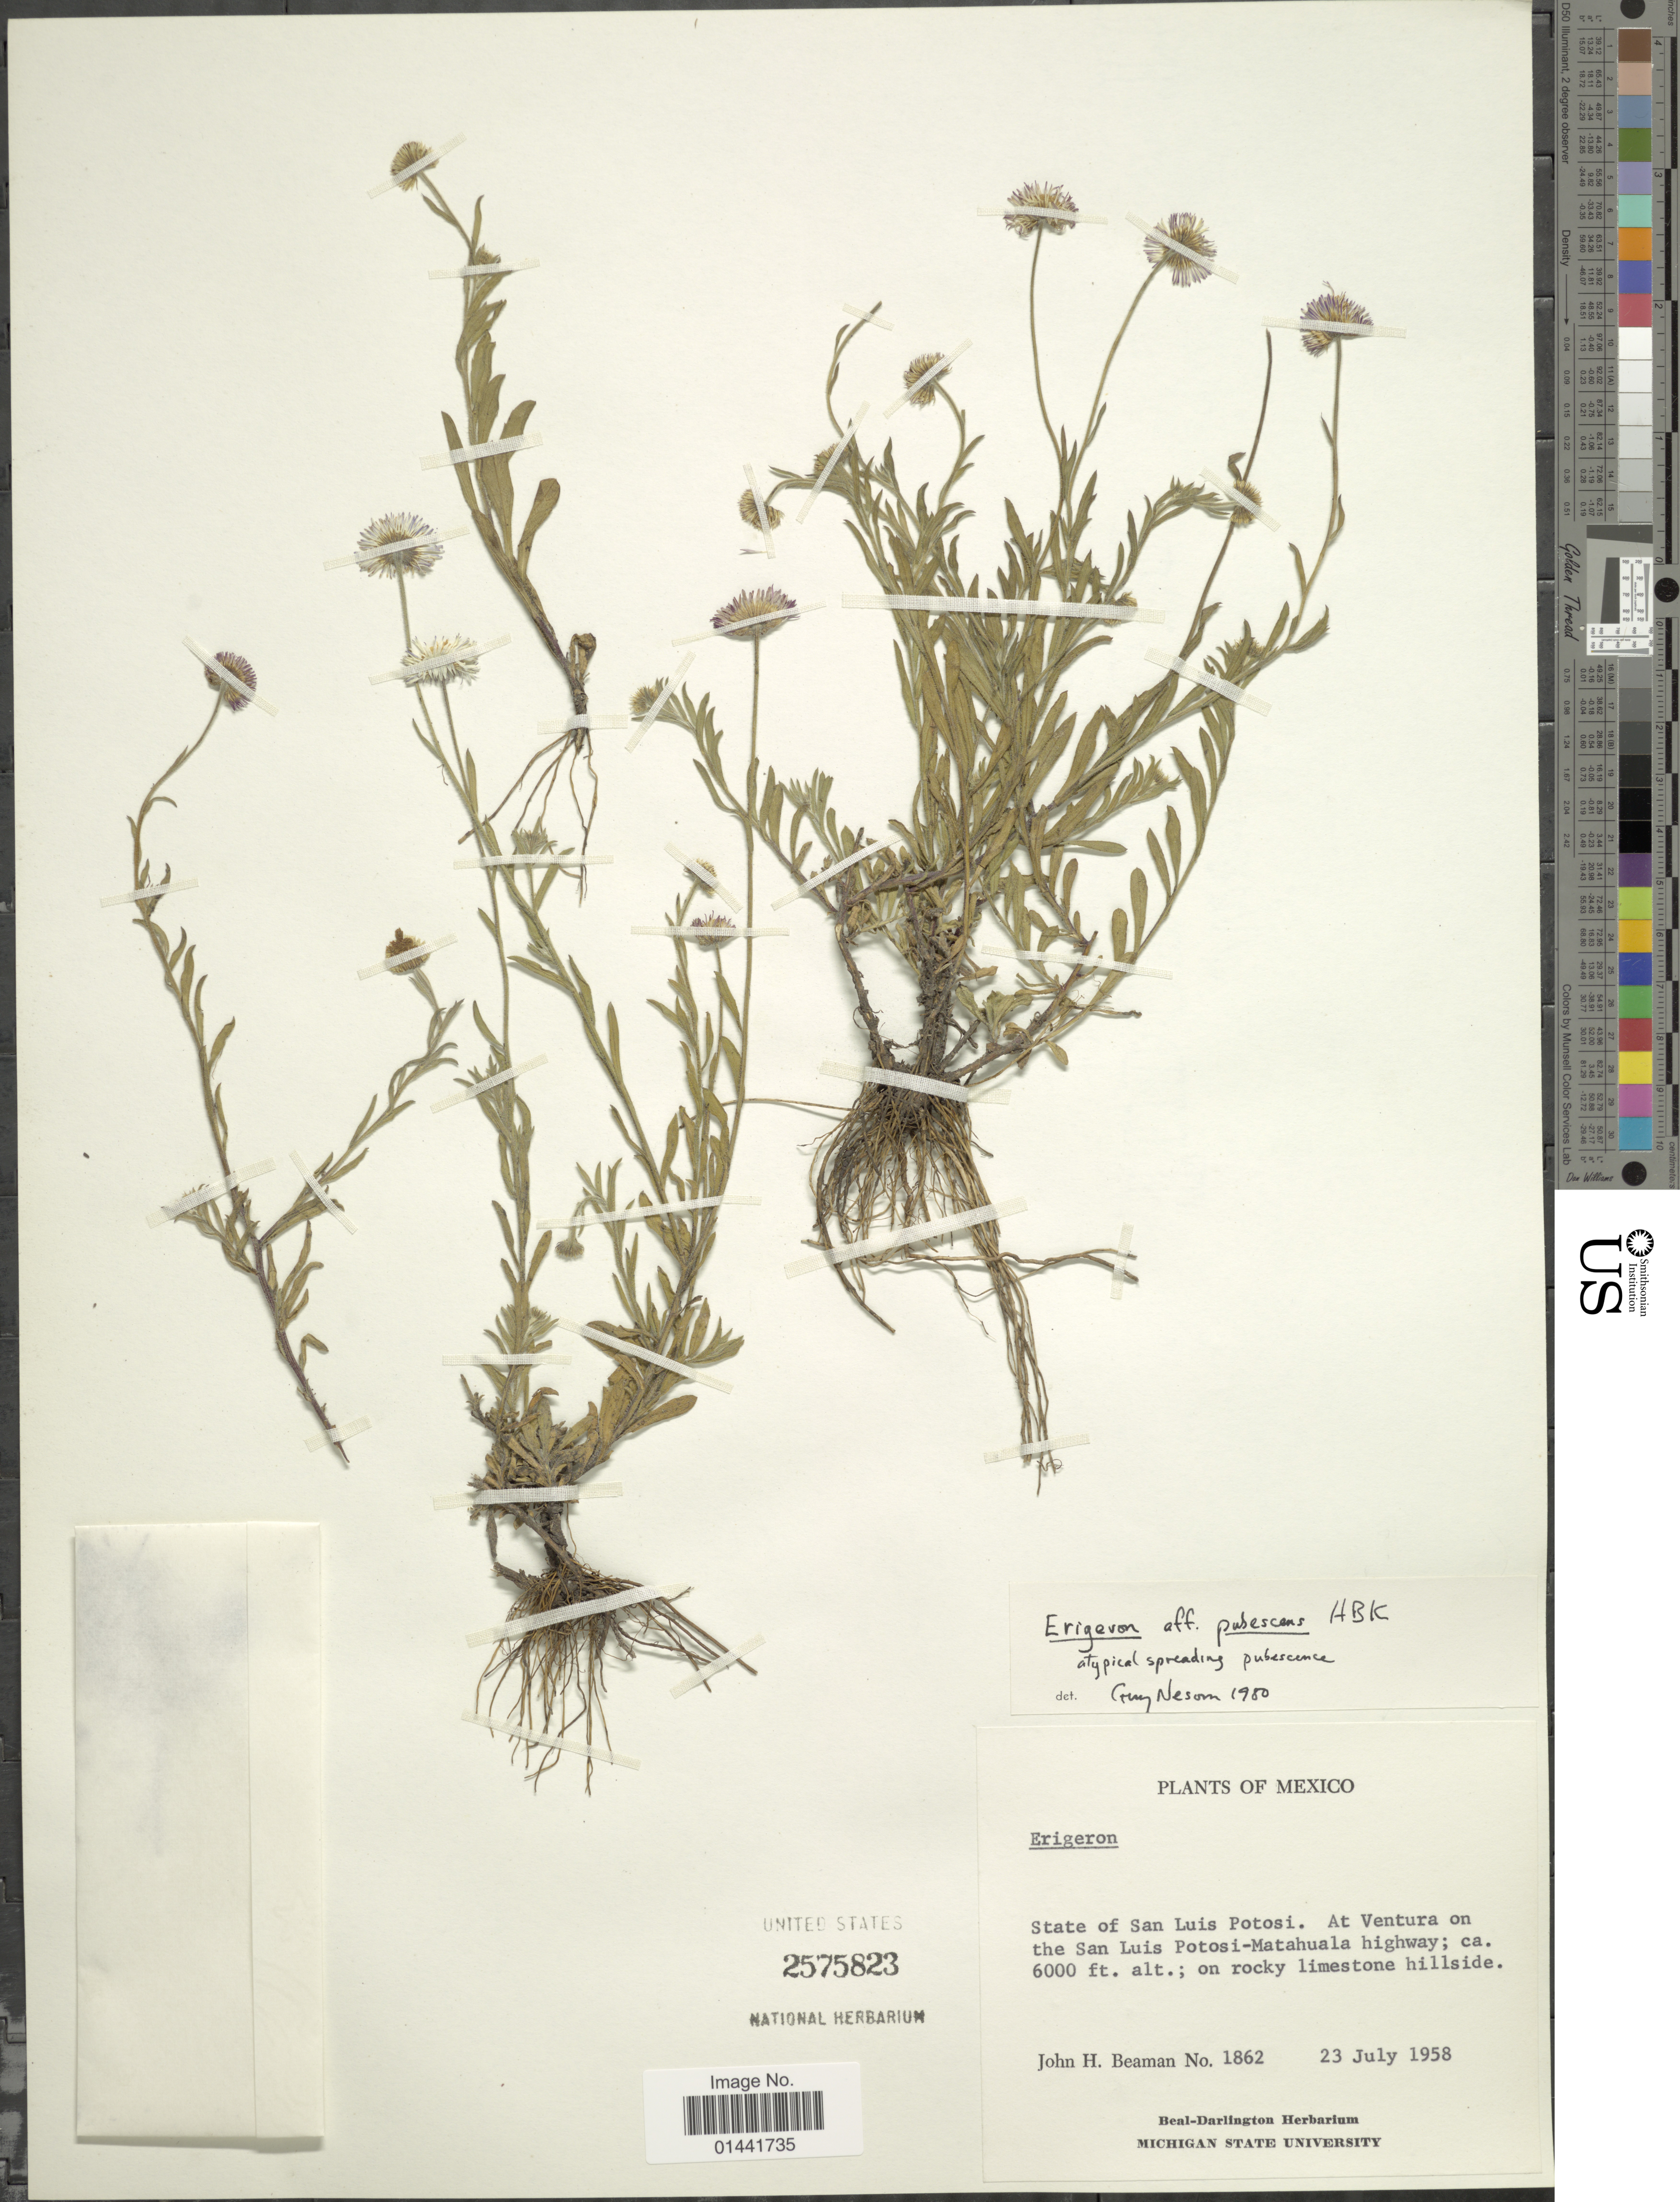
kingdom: Plantae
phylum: Tracheophyta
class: Magnoliopsida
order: Asterales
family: Asteraceae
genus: Erigeron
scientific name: Erigeron pubescens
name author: Kunth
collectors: J. H. Beaman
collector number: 1862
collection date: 1958-07-23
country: Mexico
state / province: San Luis Potosí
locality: At Ventura on the San Luis Potosi-Matahuala highway; on rocky limestone hillside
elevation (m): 1829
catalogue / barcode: US 2575823